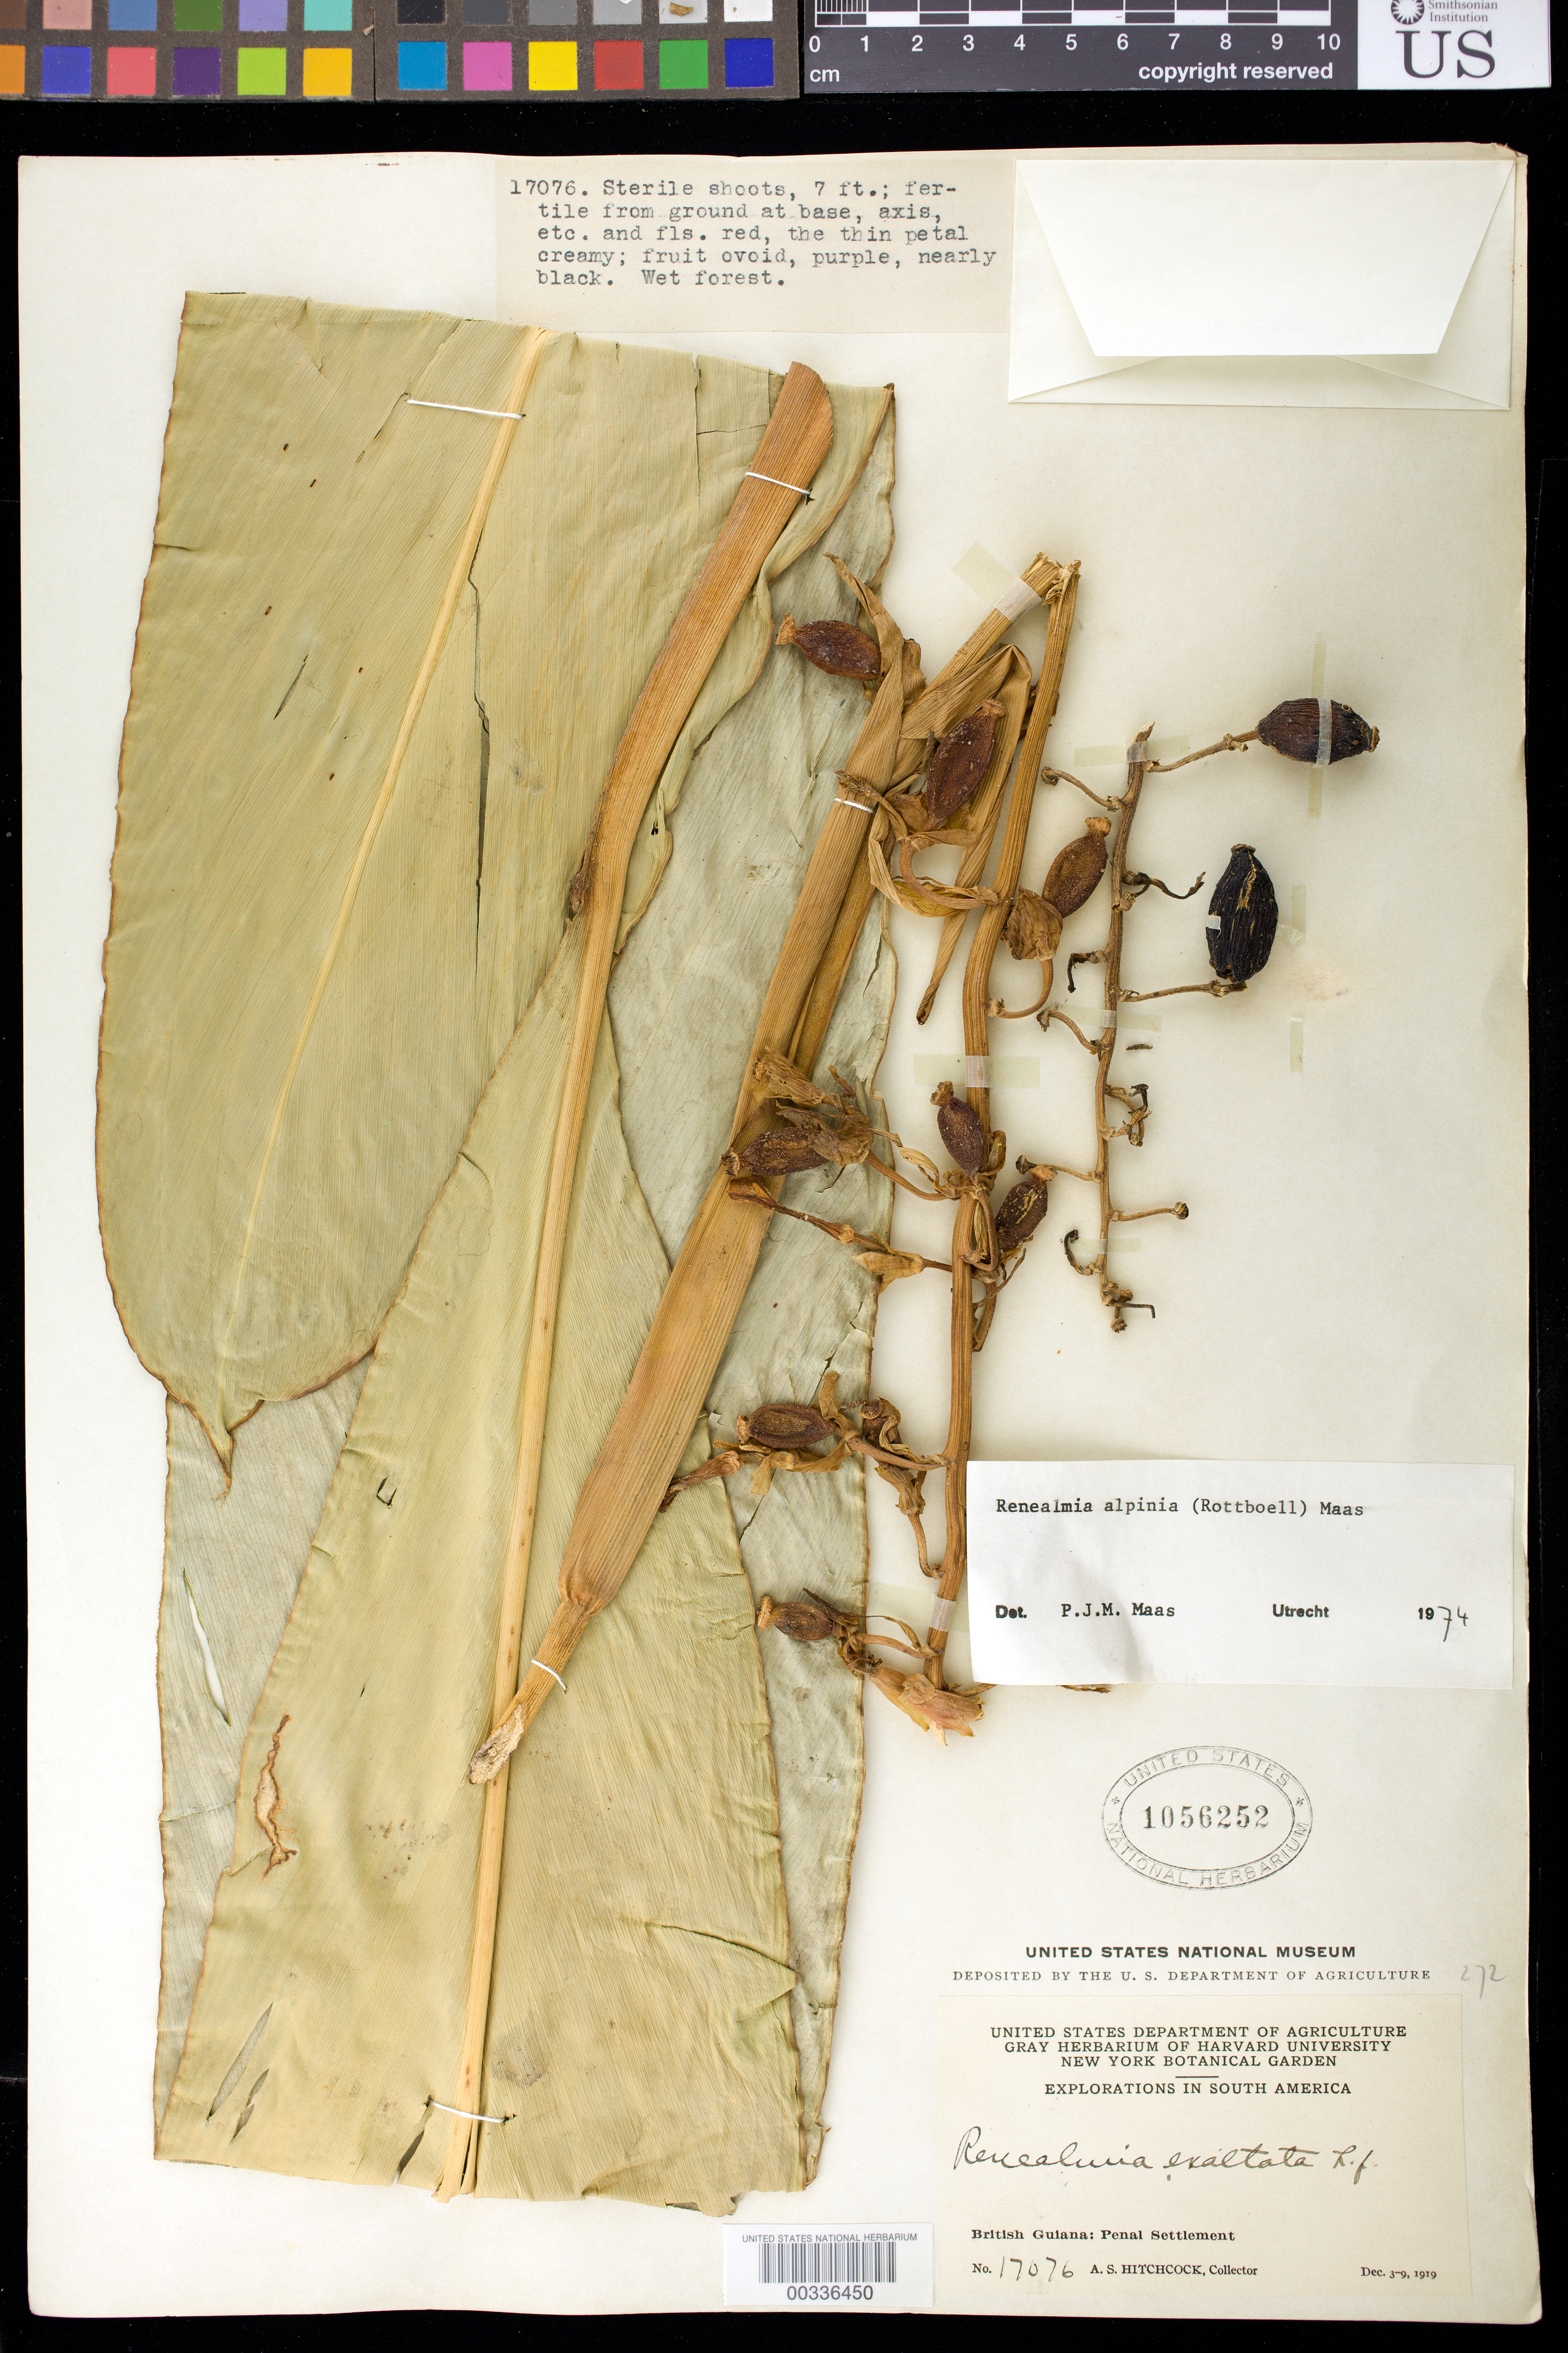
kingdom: Plantae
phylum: Tracheophyta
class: Liliopsida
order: Zingiberales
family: Zingiberaceae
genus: Renealmia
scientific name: Renealmia alpinia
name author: (Rottb.) Maas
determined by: Maas, Paul J. M.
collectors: A. S. Hitchcock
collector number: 17076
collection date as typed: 03 Dec 1919 to 09 Dec 1919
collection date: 1919-12-03/1919-12-09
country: Guyana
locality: Penal settlement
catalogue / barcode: US 1056252